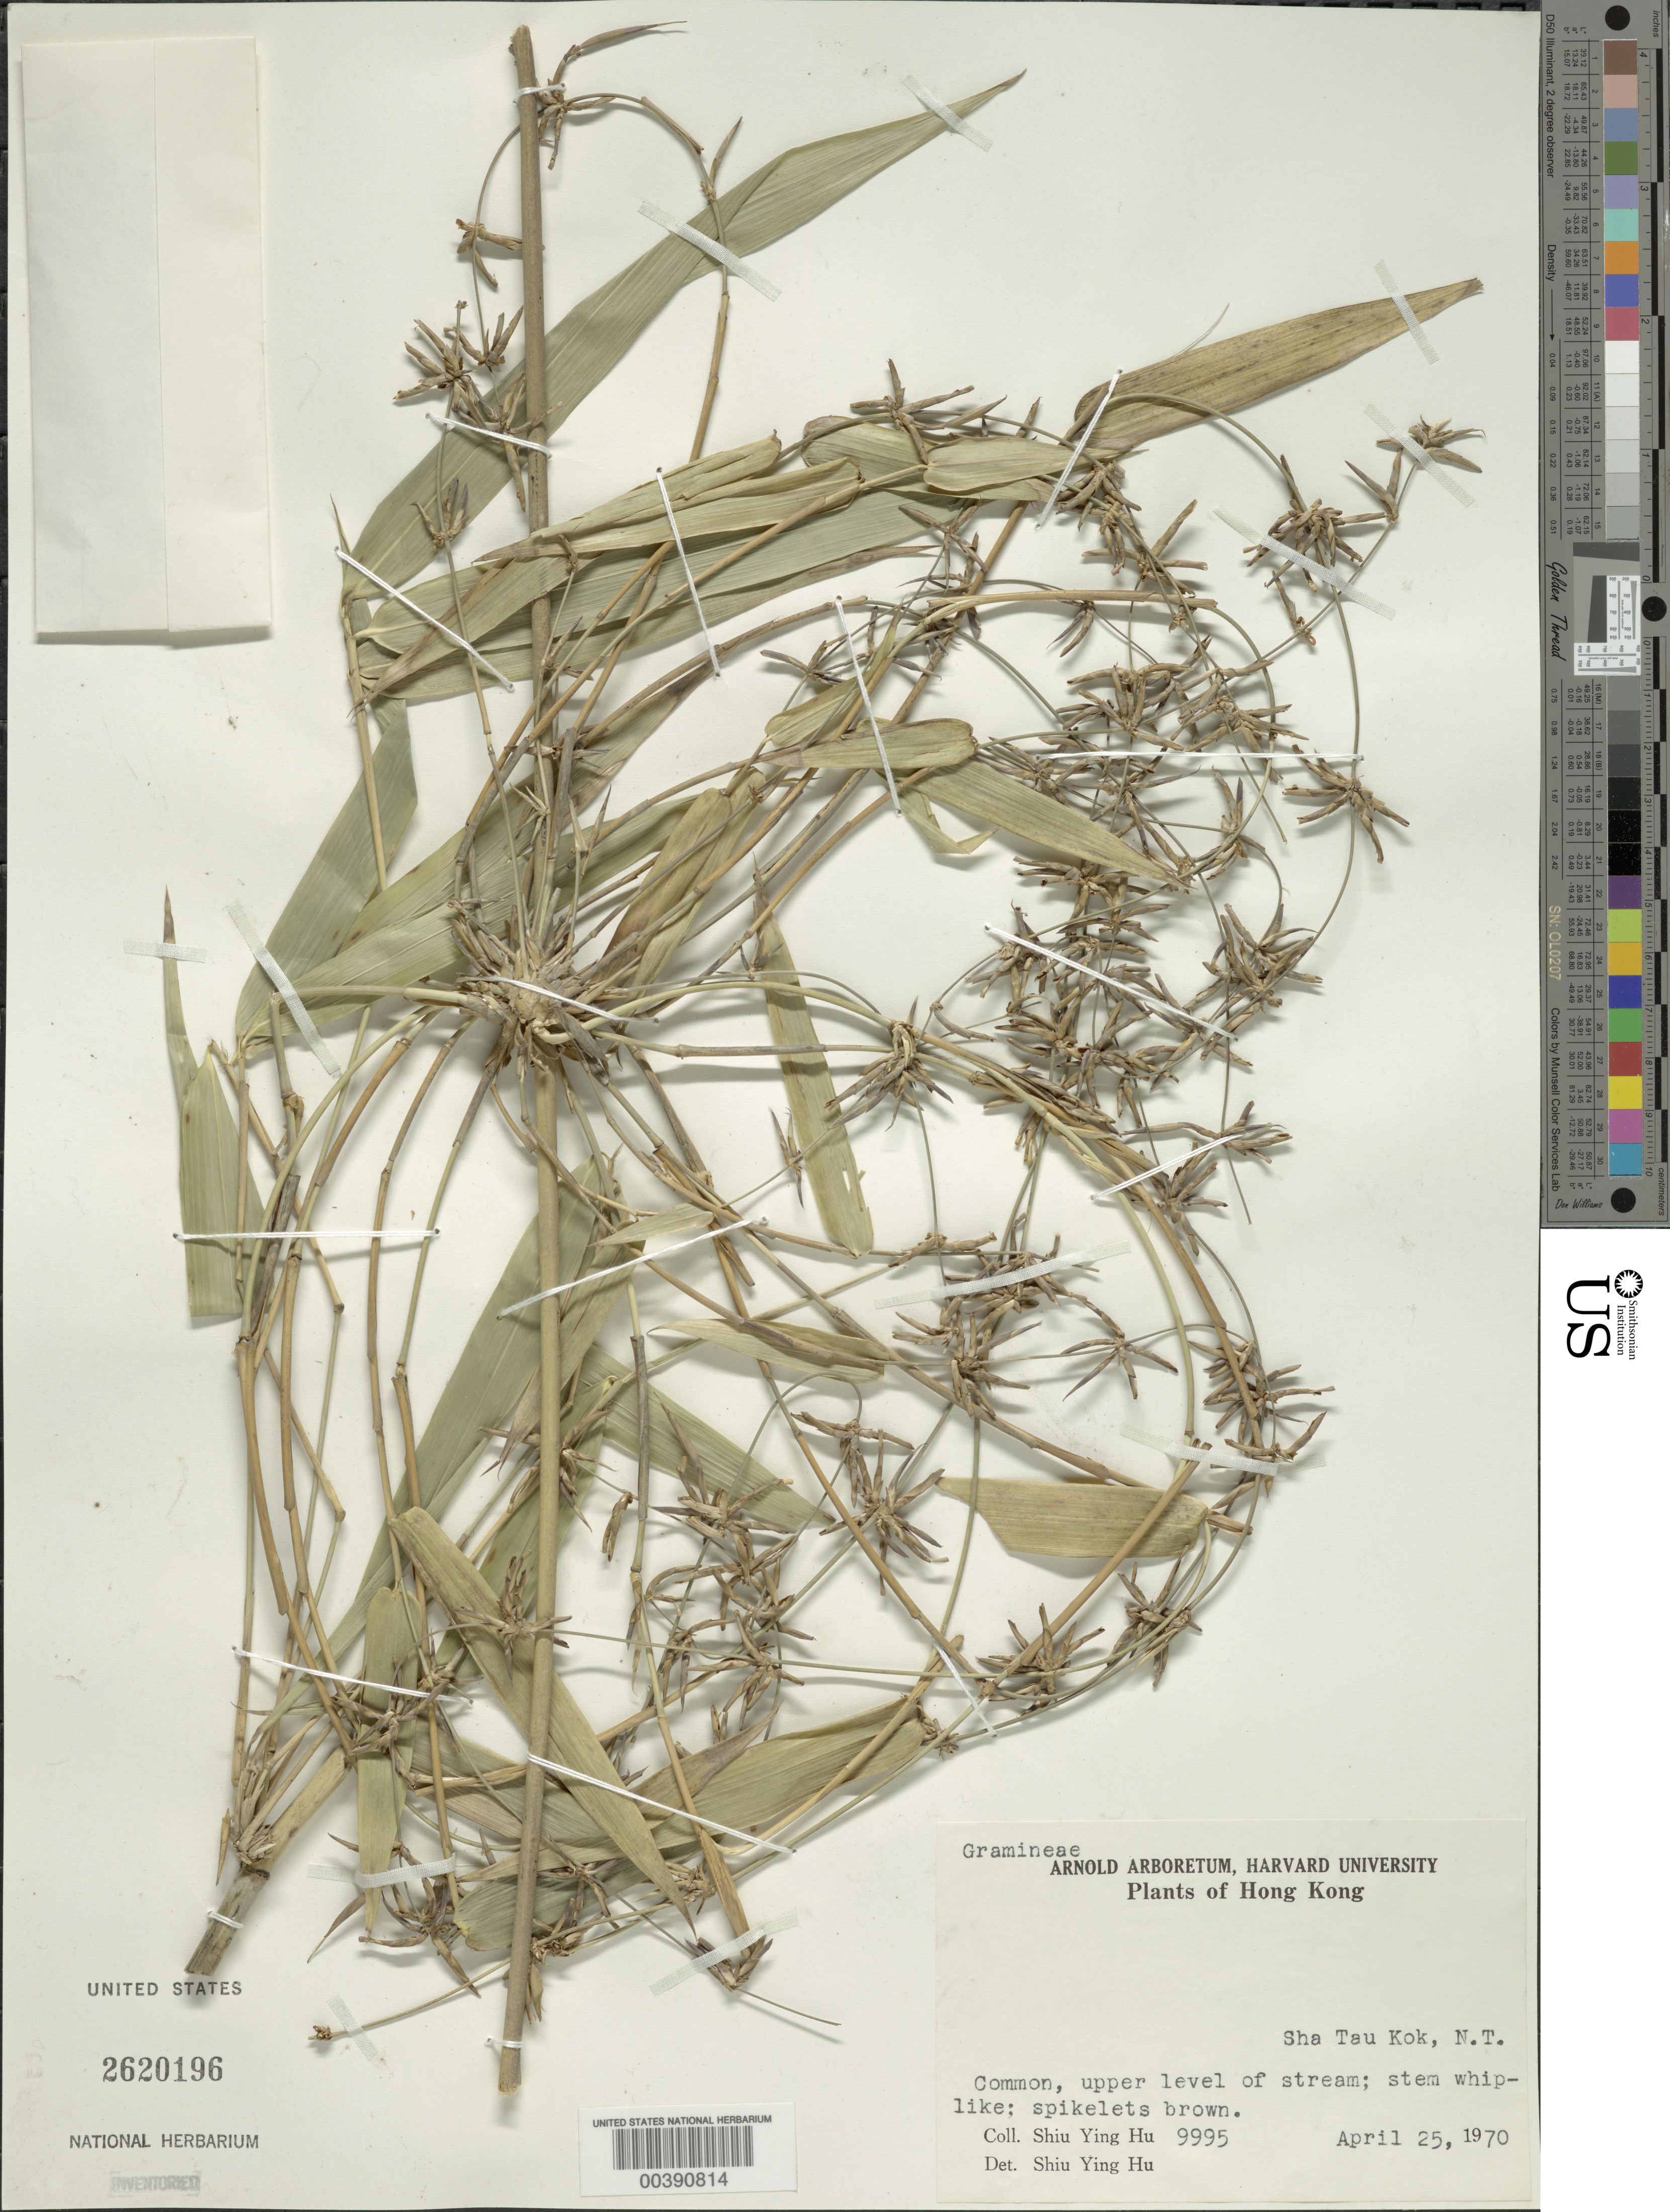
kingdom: Plantae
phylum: Tracheophyta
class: Liliopsida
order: Poales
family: Poaceae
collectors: Y. Shiu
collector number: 9995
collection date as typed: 25 Apr 1970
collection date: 1970-04-25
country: China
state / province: Hong Kong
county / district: New Territories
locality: Sha tau kok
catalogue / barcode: US 2620196